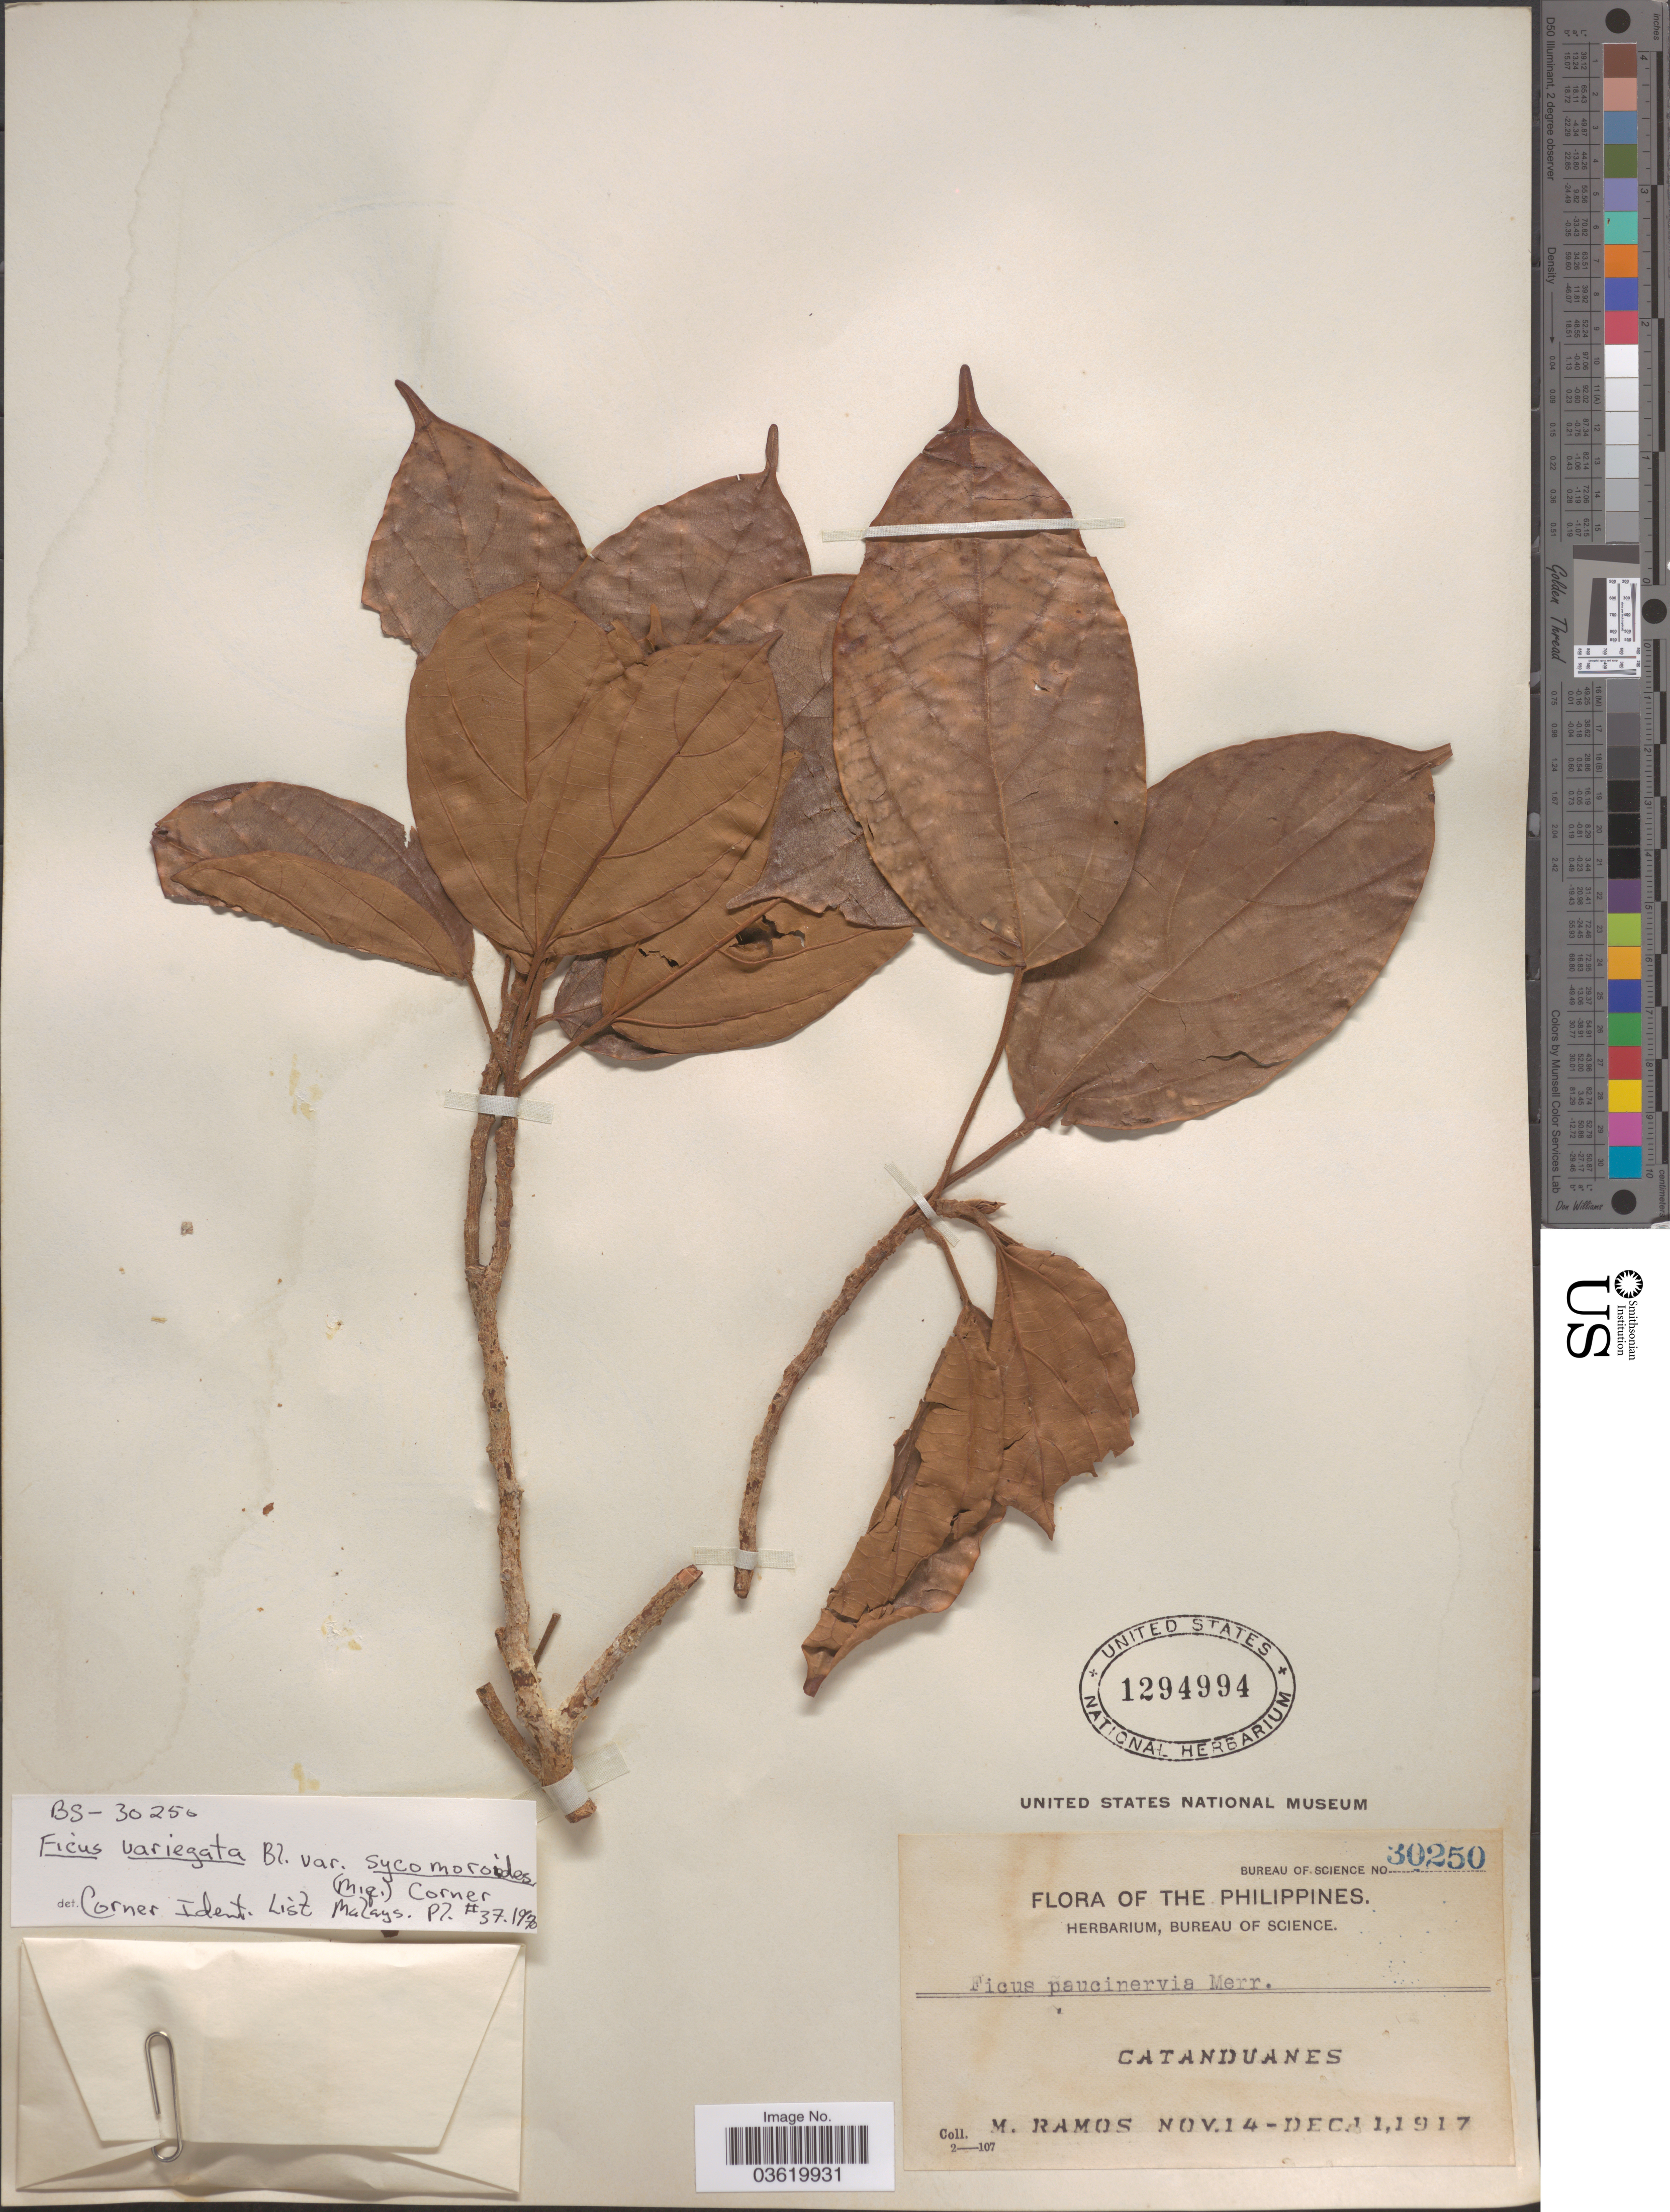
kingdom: Plantae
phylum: Tracheophyta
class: Magnoliopsida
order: Rosales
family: Moraceae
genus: Ficus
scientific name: Ficus variegata var. sycomoroides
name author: (Miq.) Corner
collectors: M. Ramos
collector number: Bureau of Science 30250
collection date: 1917-11-14/1917-12-11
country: Philippines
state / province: Bicol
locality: Catanduanes.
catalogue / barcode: US 1294994